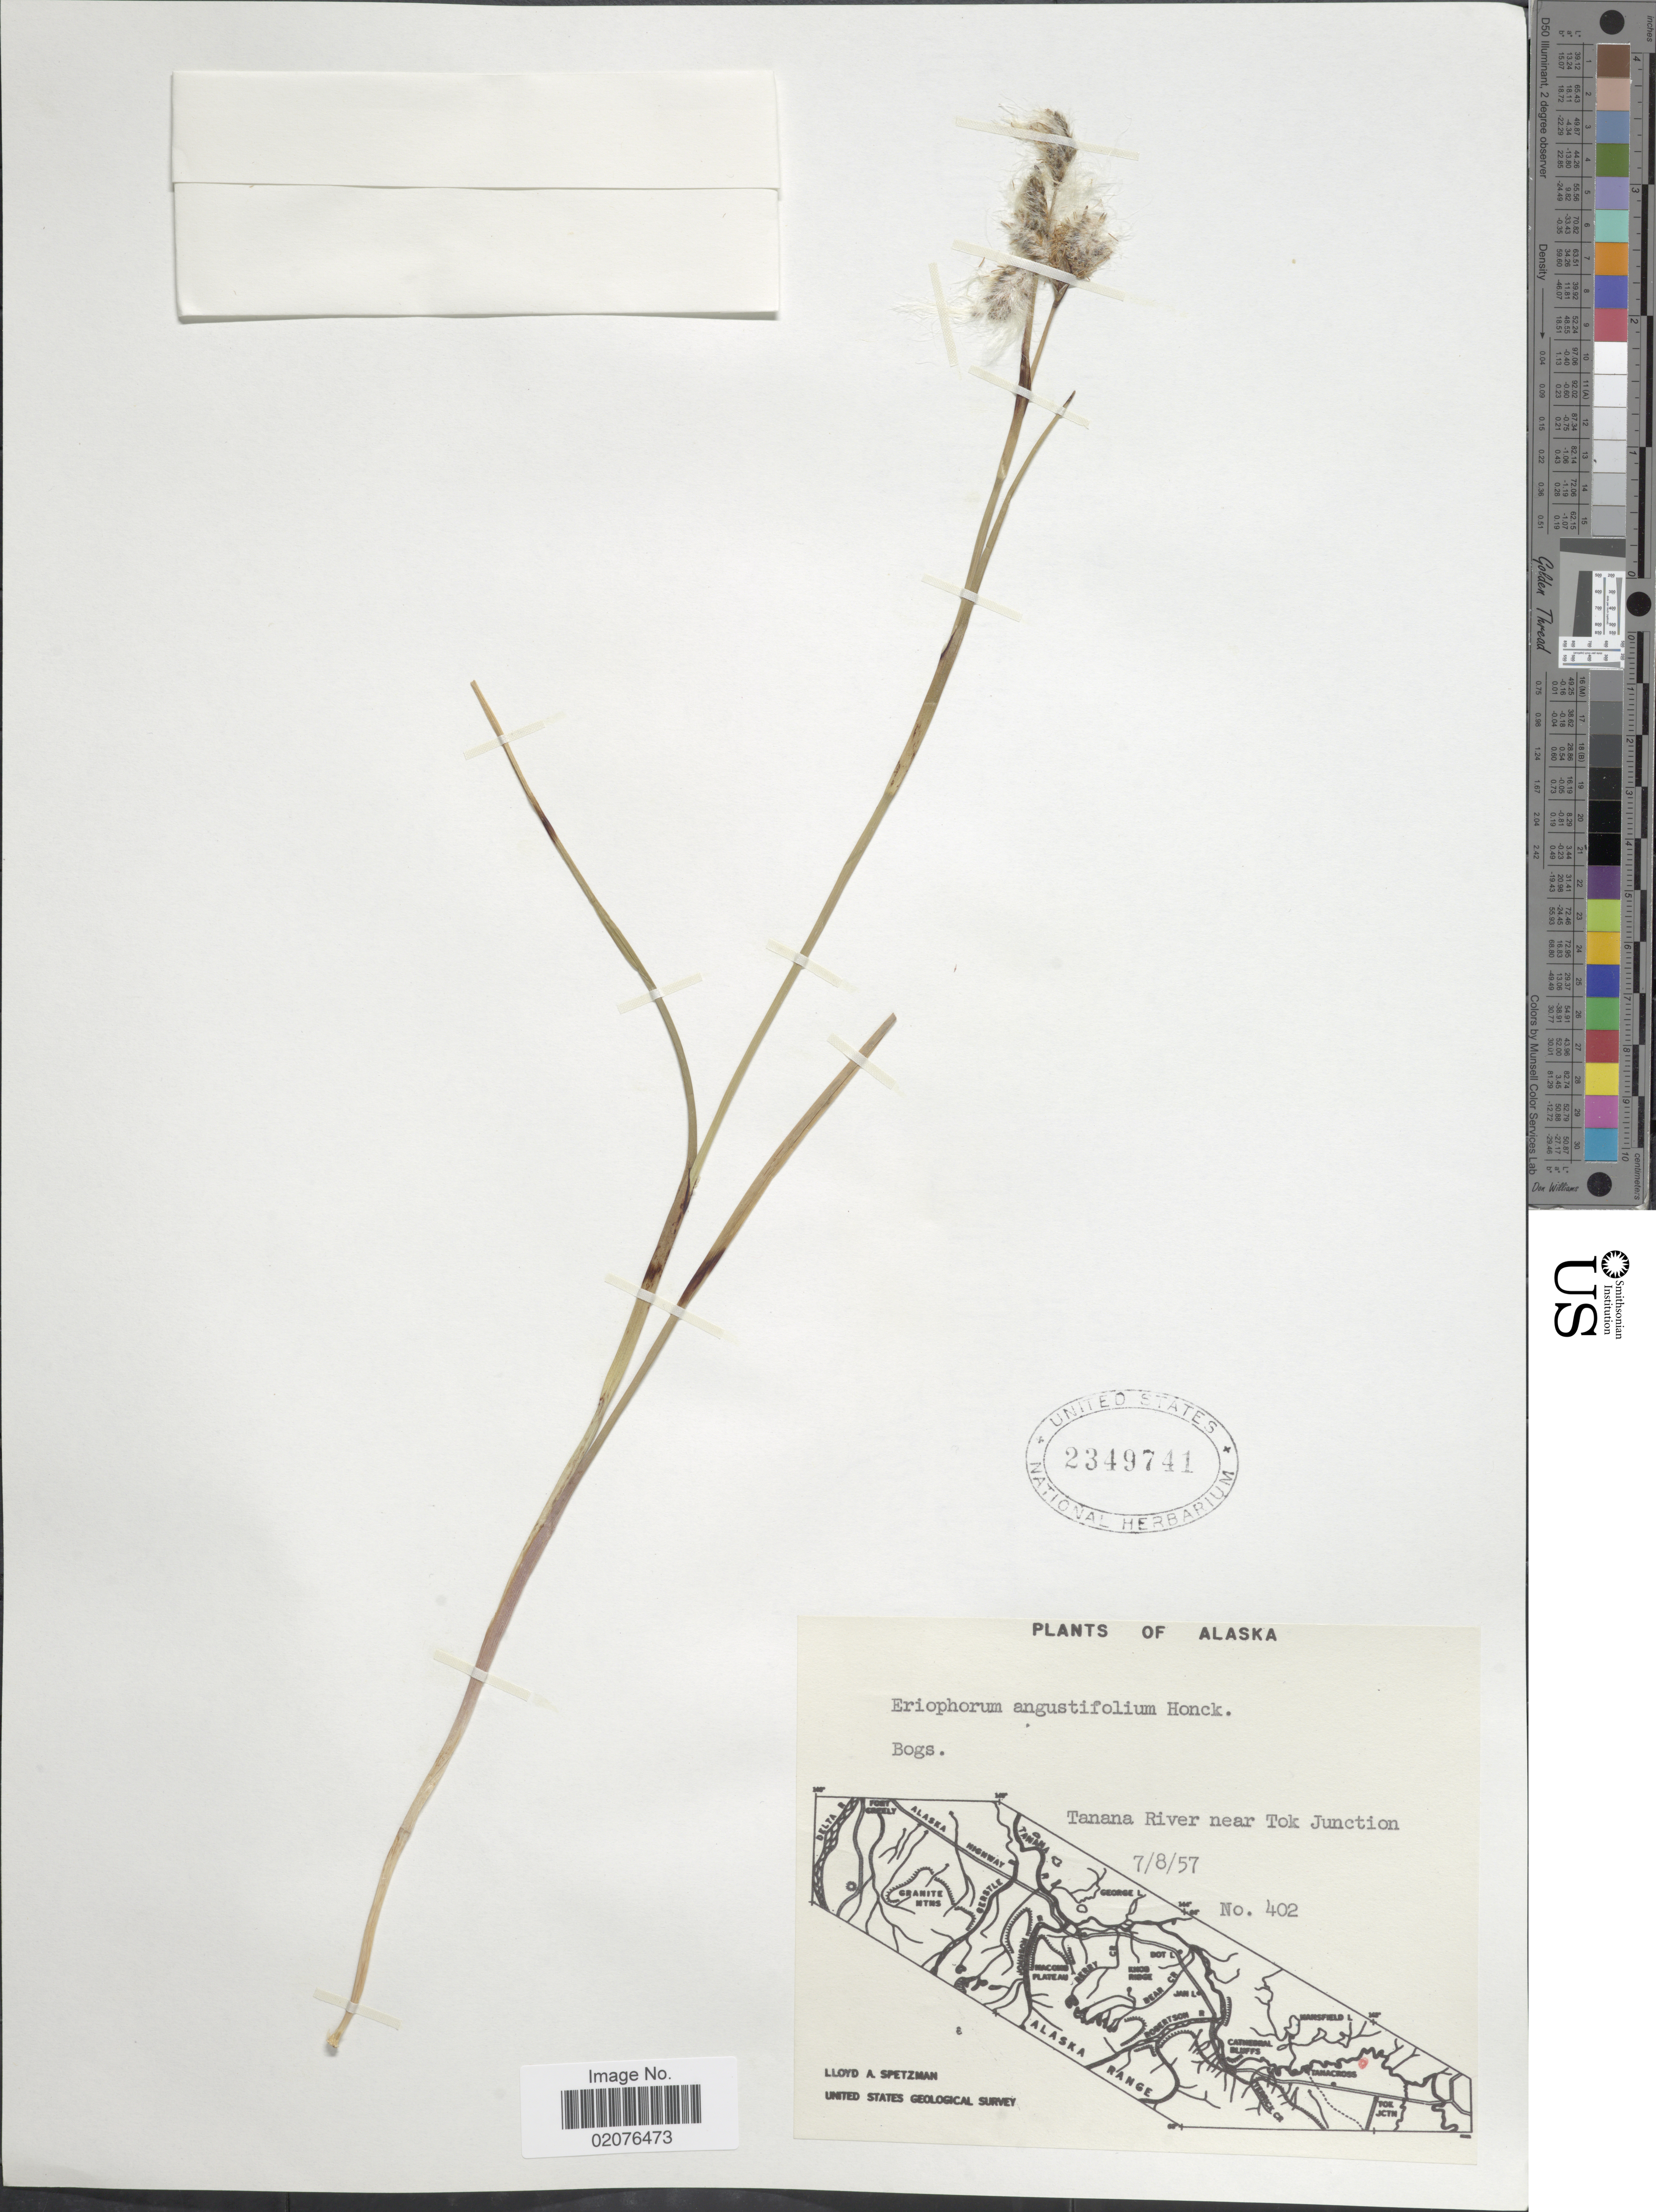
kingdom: Plantae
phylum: Tracheophyta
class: Liliopsida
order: Poales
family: Cyperaceae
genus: Eriophorum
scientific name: Eriophorum angustifolium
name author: Honck.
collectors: L. Spetzman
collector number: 402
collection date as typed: Transcribed d/m/y: 8/7/57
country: United States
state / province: Alaska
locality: Tanana River near Tok Junction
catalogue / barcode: US 2349741